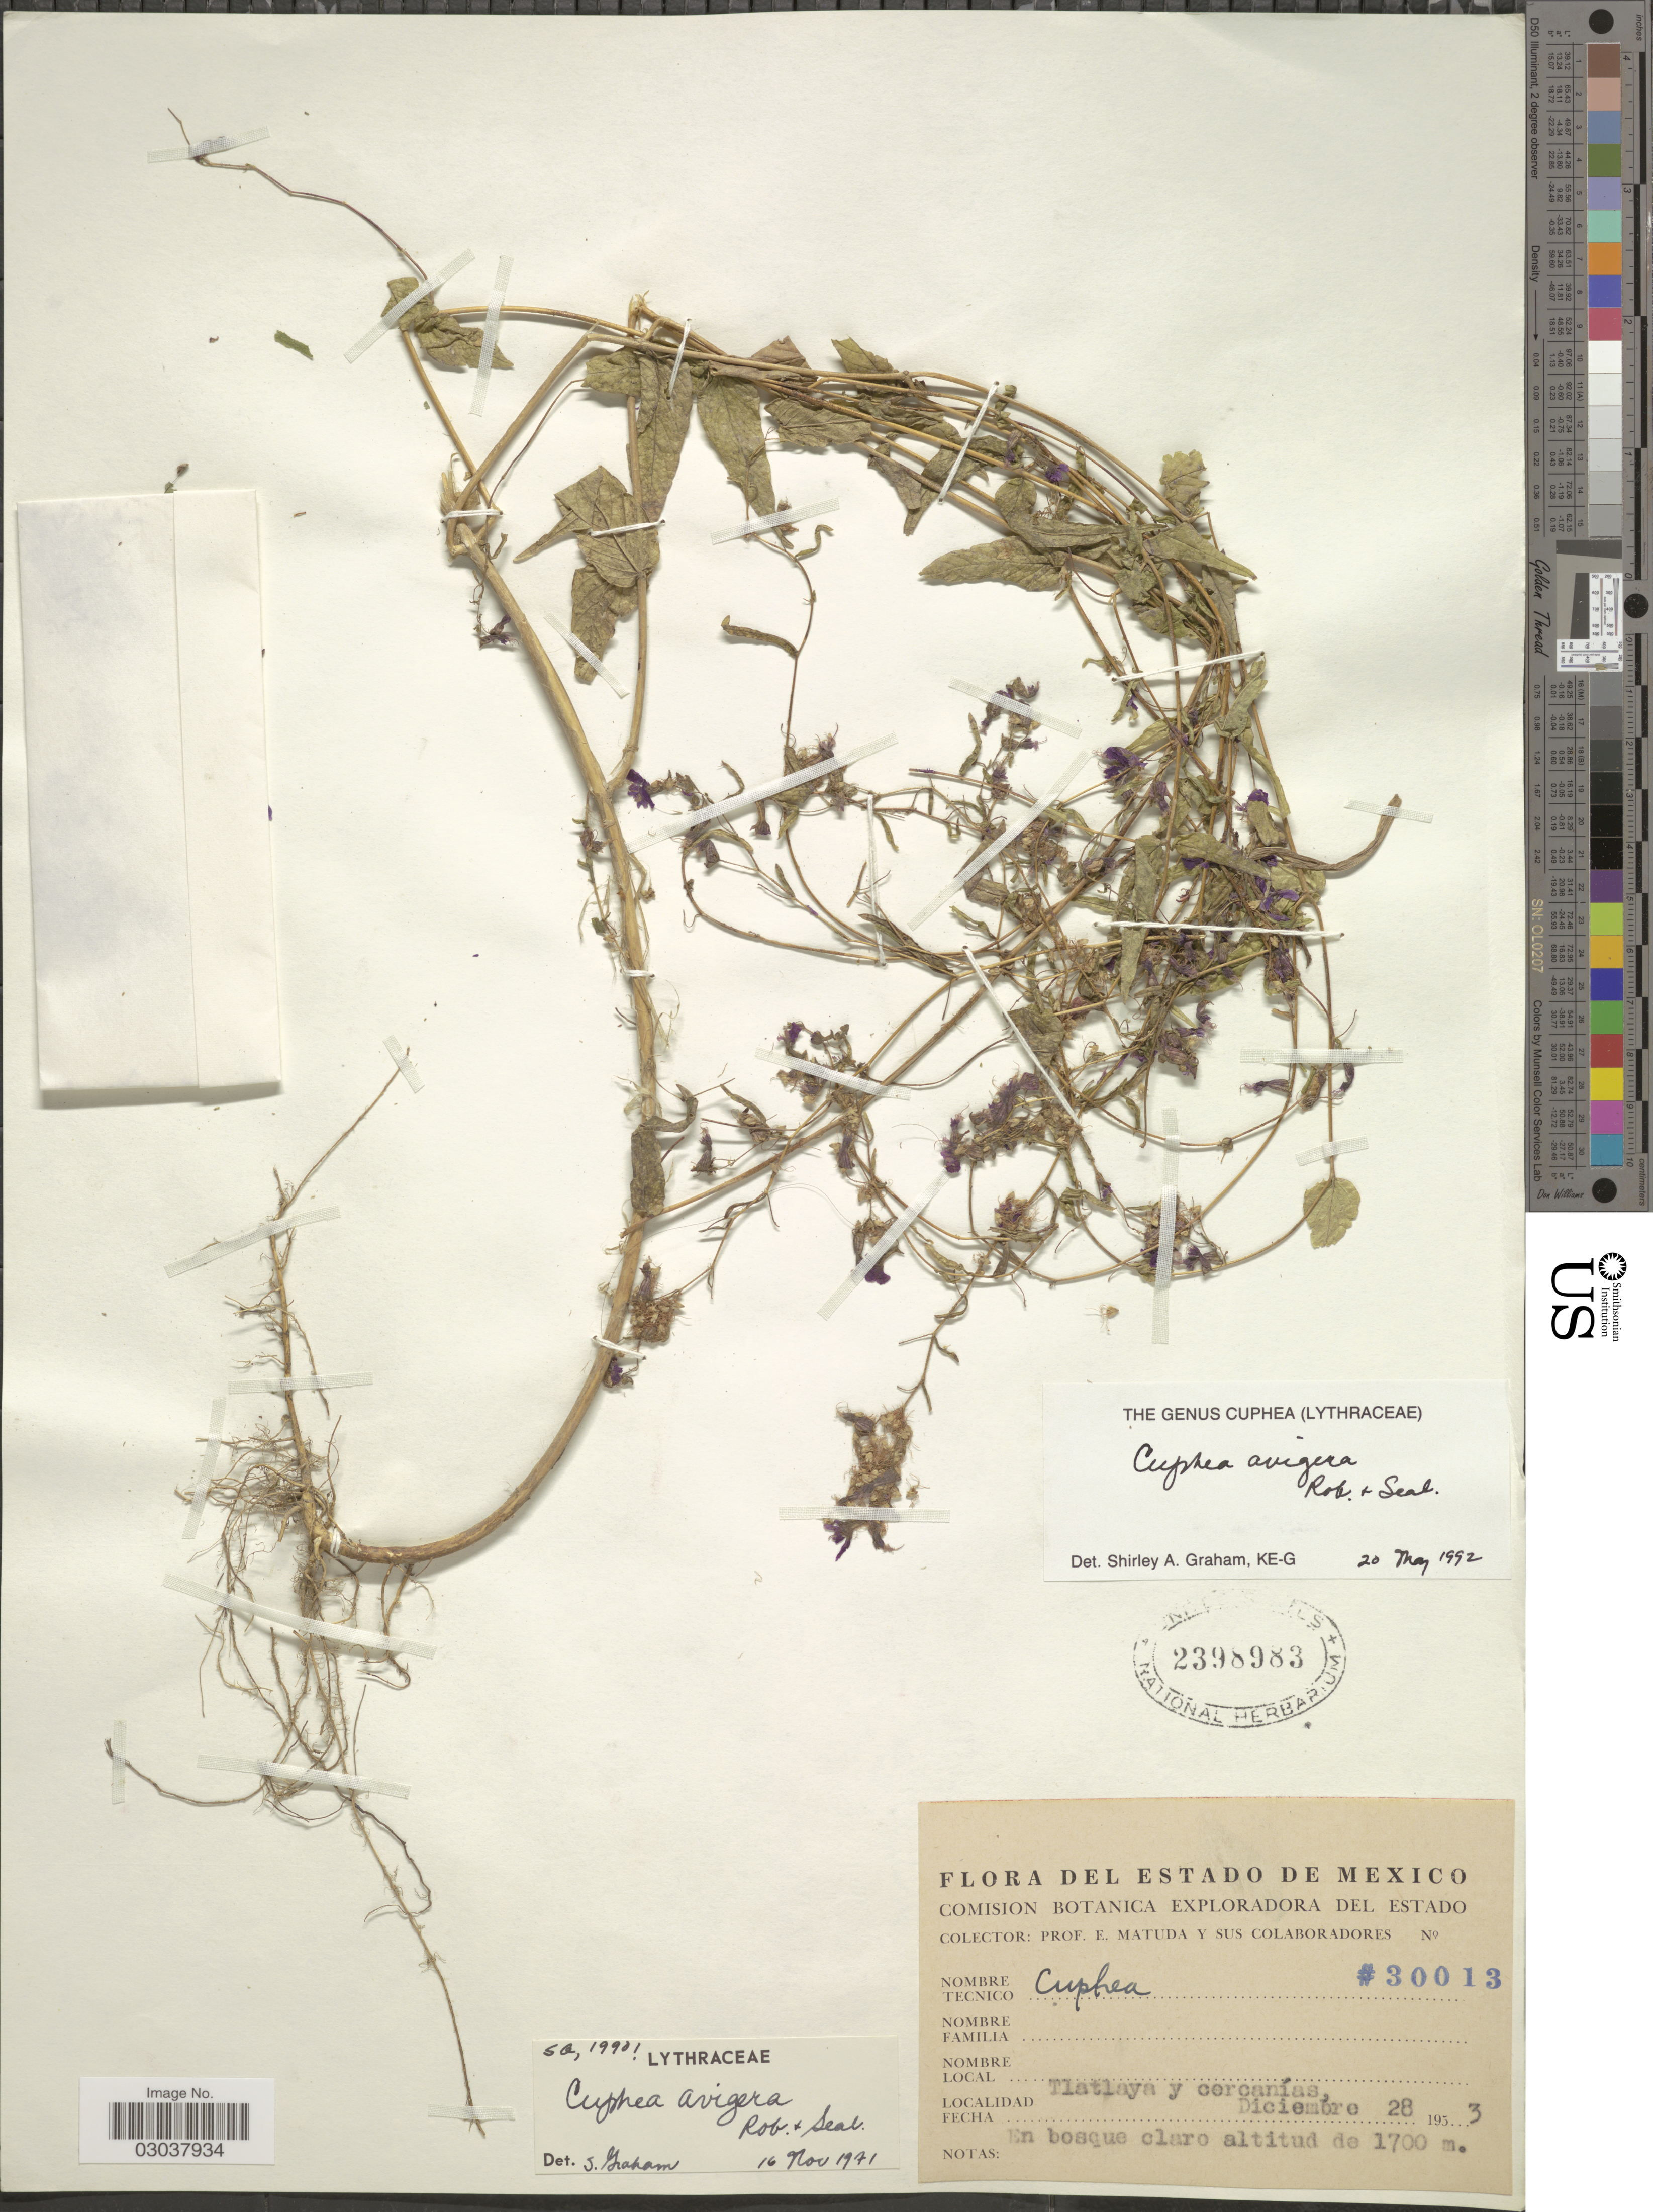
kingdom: Plantae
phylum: Tracheophyta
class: Magnoliopsida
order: Myrtales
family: Lythraceae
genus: Cuphea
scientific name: Cuphea avigera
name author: B.L. Rob. & Seaton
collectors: E. Matuda & et al.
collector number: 30013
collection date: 1953-12-28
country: Mexico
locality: Tlatlaya y cercanías.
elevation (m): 1700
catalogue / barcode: US 2398983